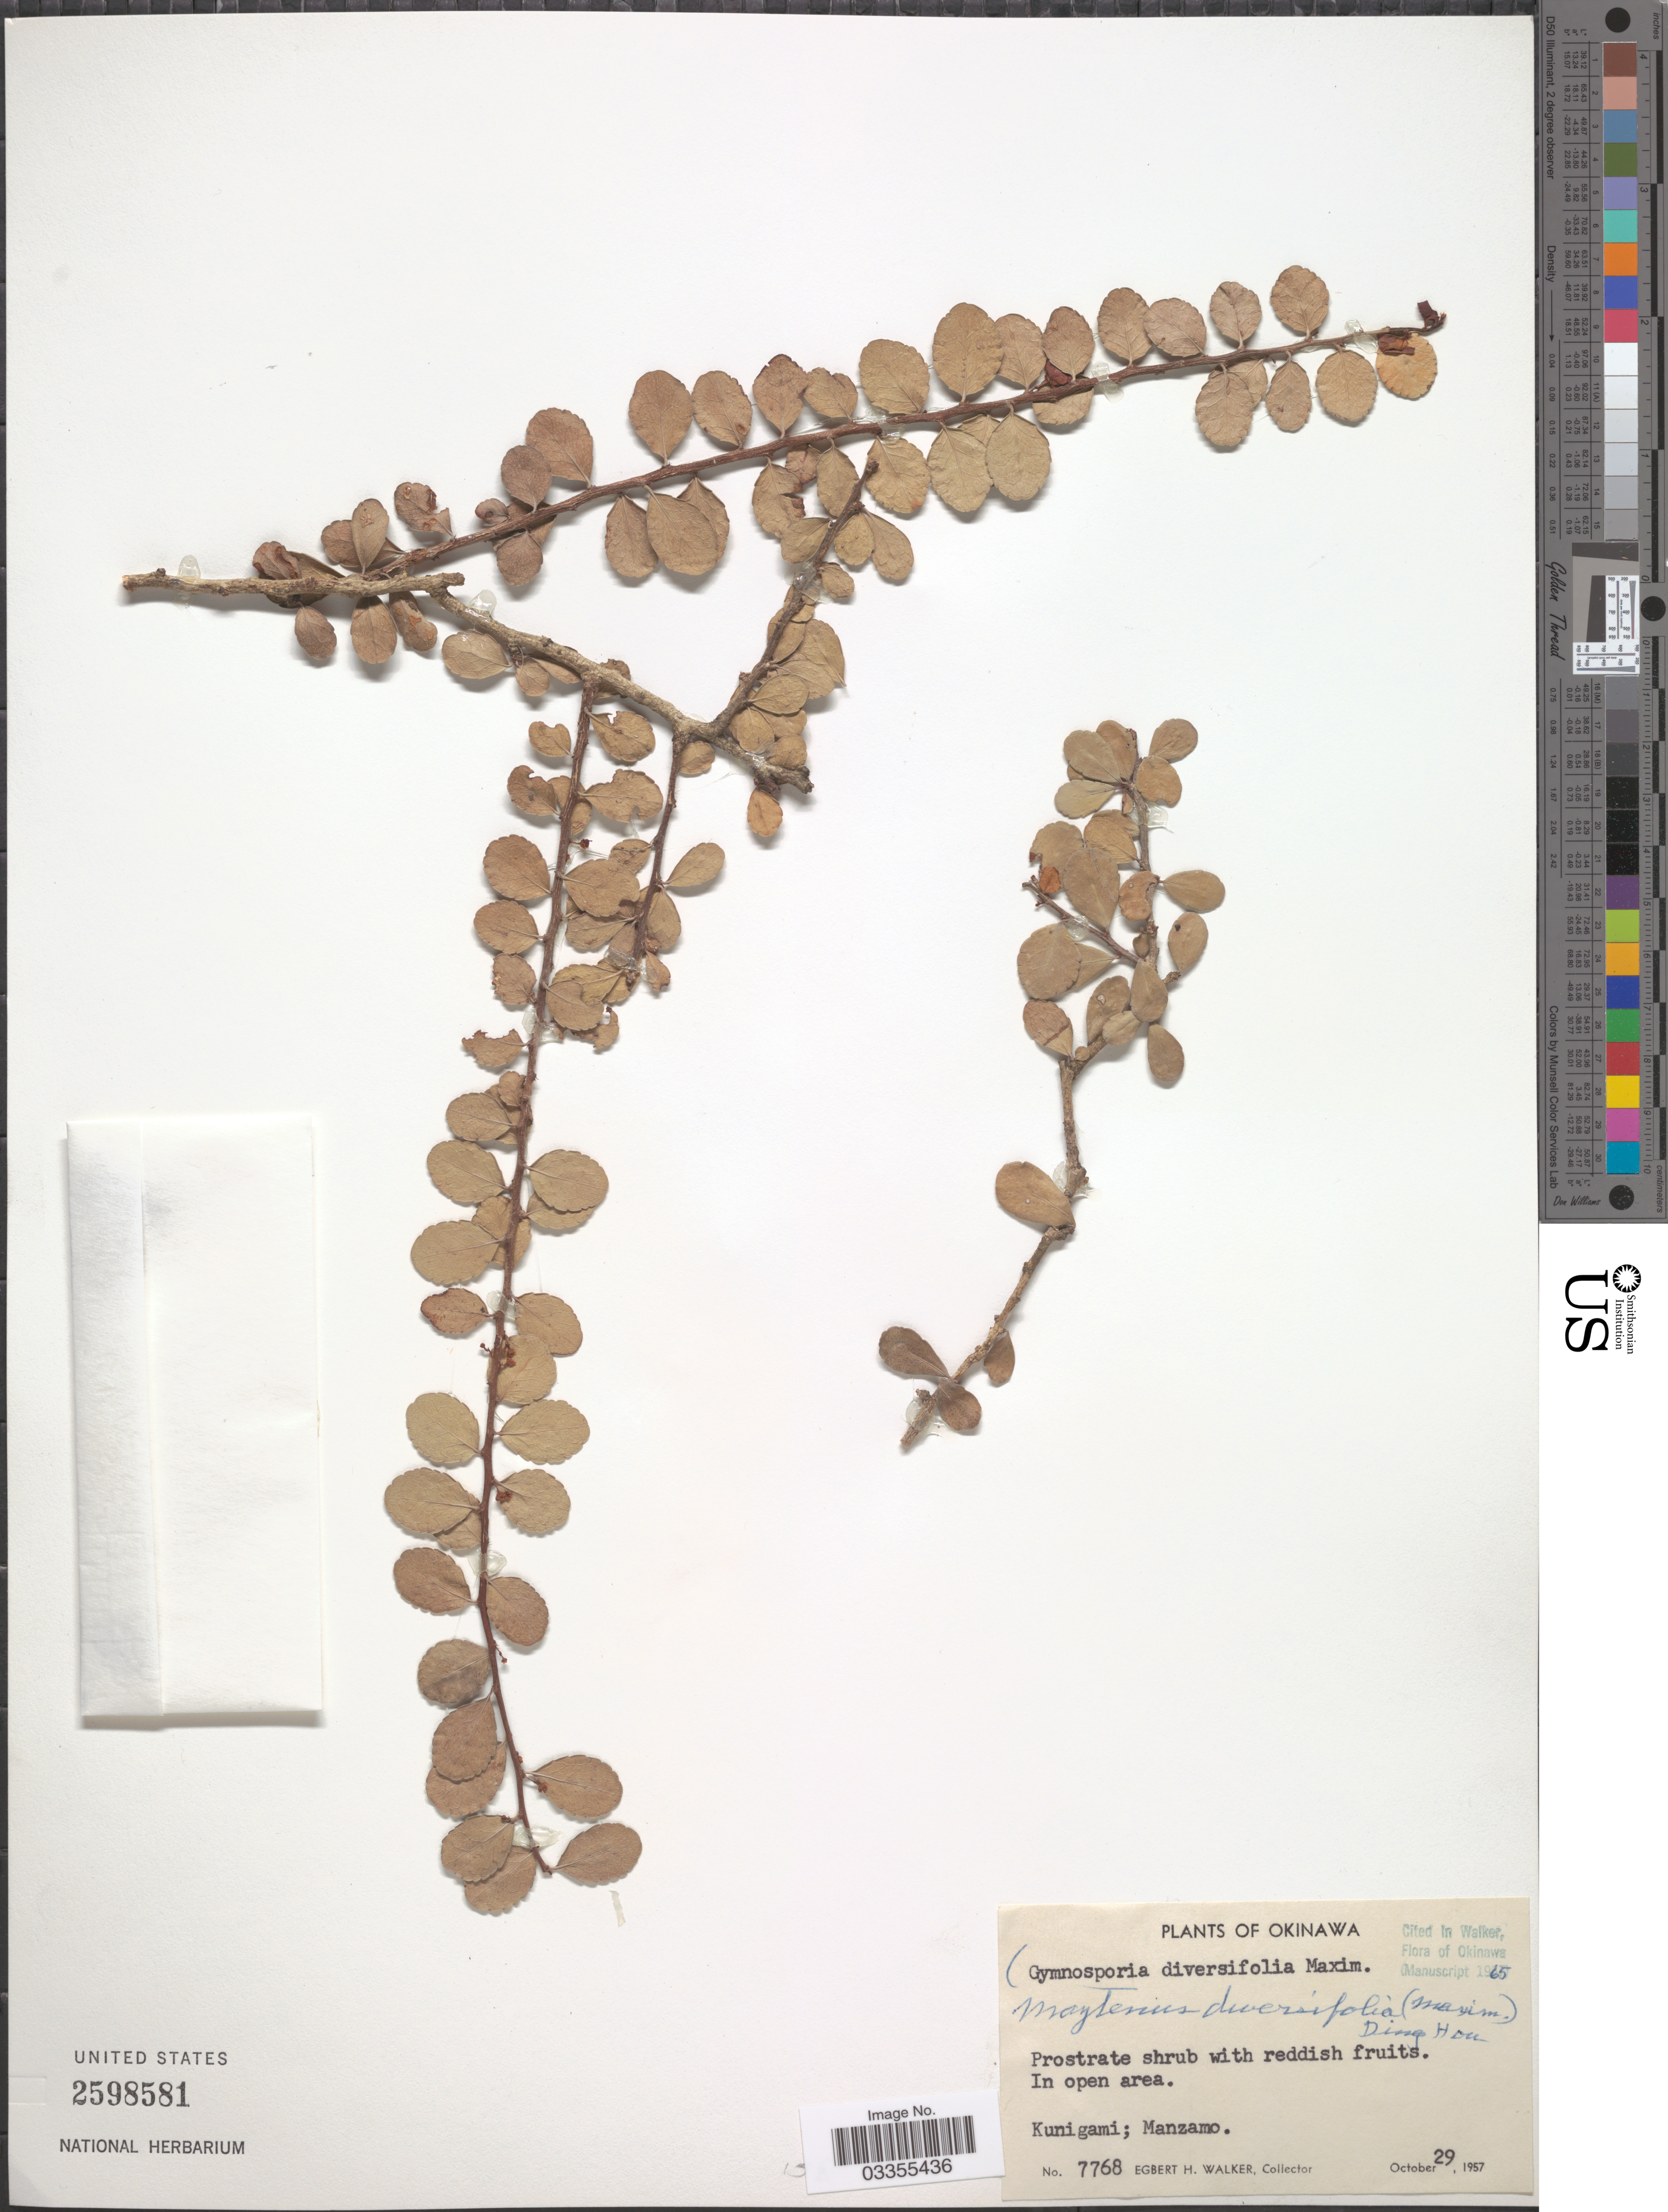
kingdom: Plantae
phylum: Tracheophyta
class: Magnoliopsida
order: Celastrales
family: Celastraceae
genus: Gymnosporia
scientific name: Gymnosporia diversifolia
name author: Maxim.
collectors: E. H. Walker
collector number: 7768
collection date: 1957-10-29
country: Japan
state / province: Okinawa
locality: Kunigami; Manzamo.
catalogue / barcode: US 2598581